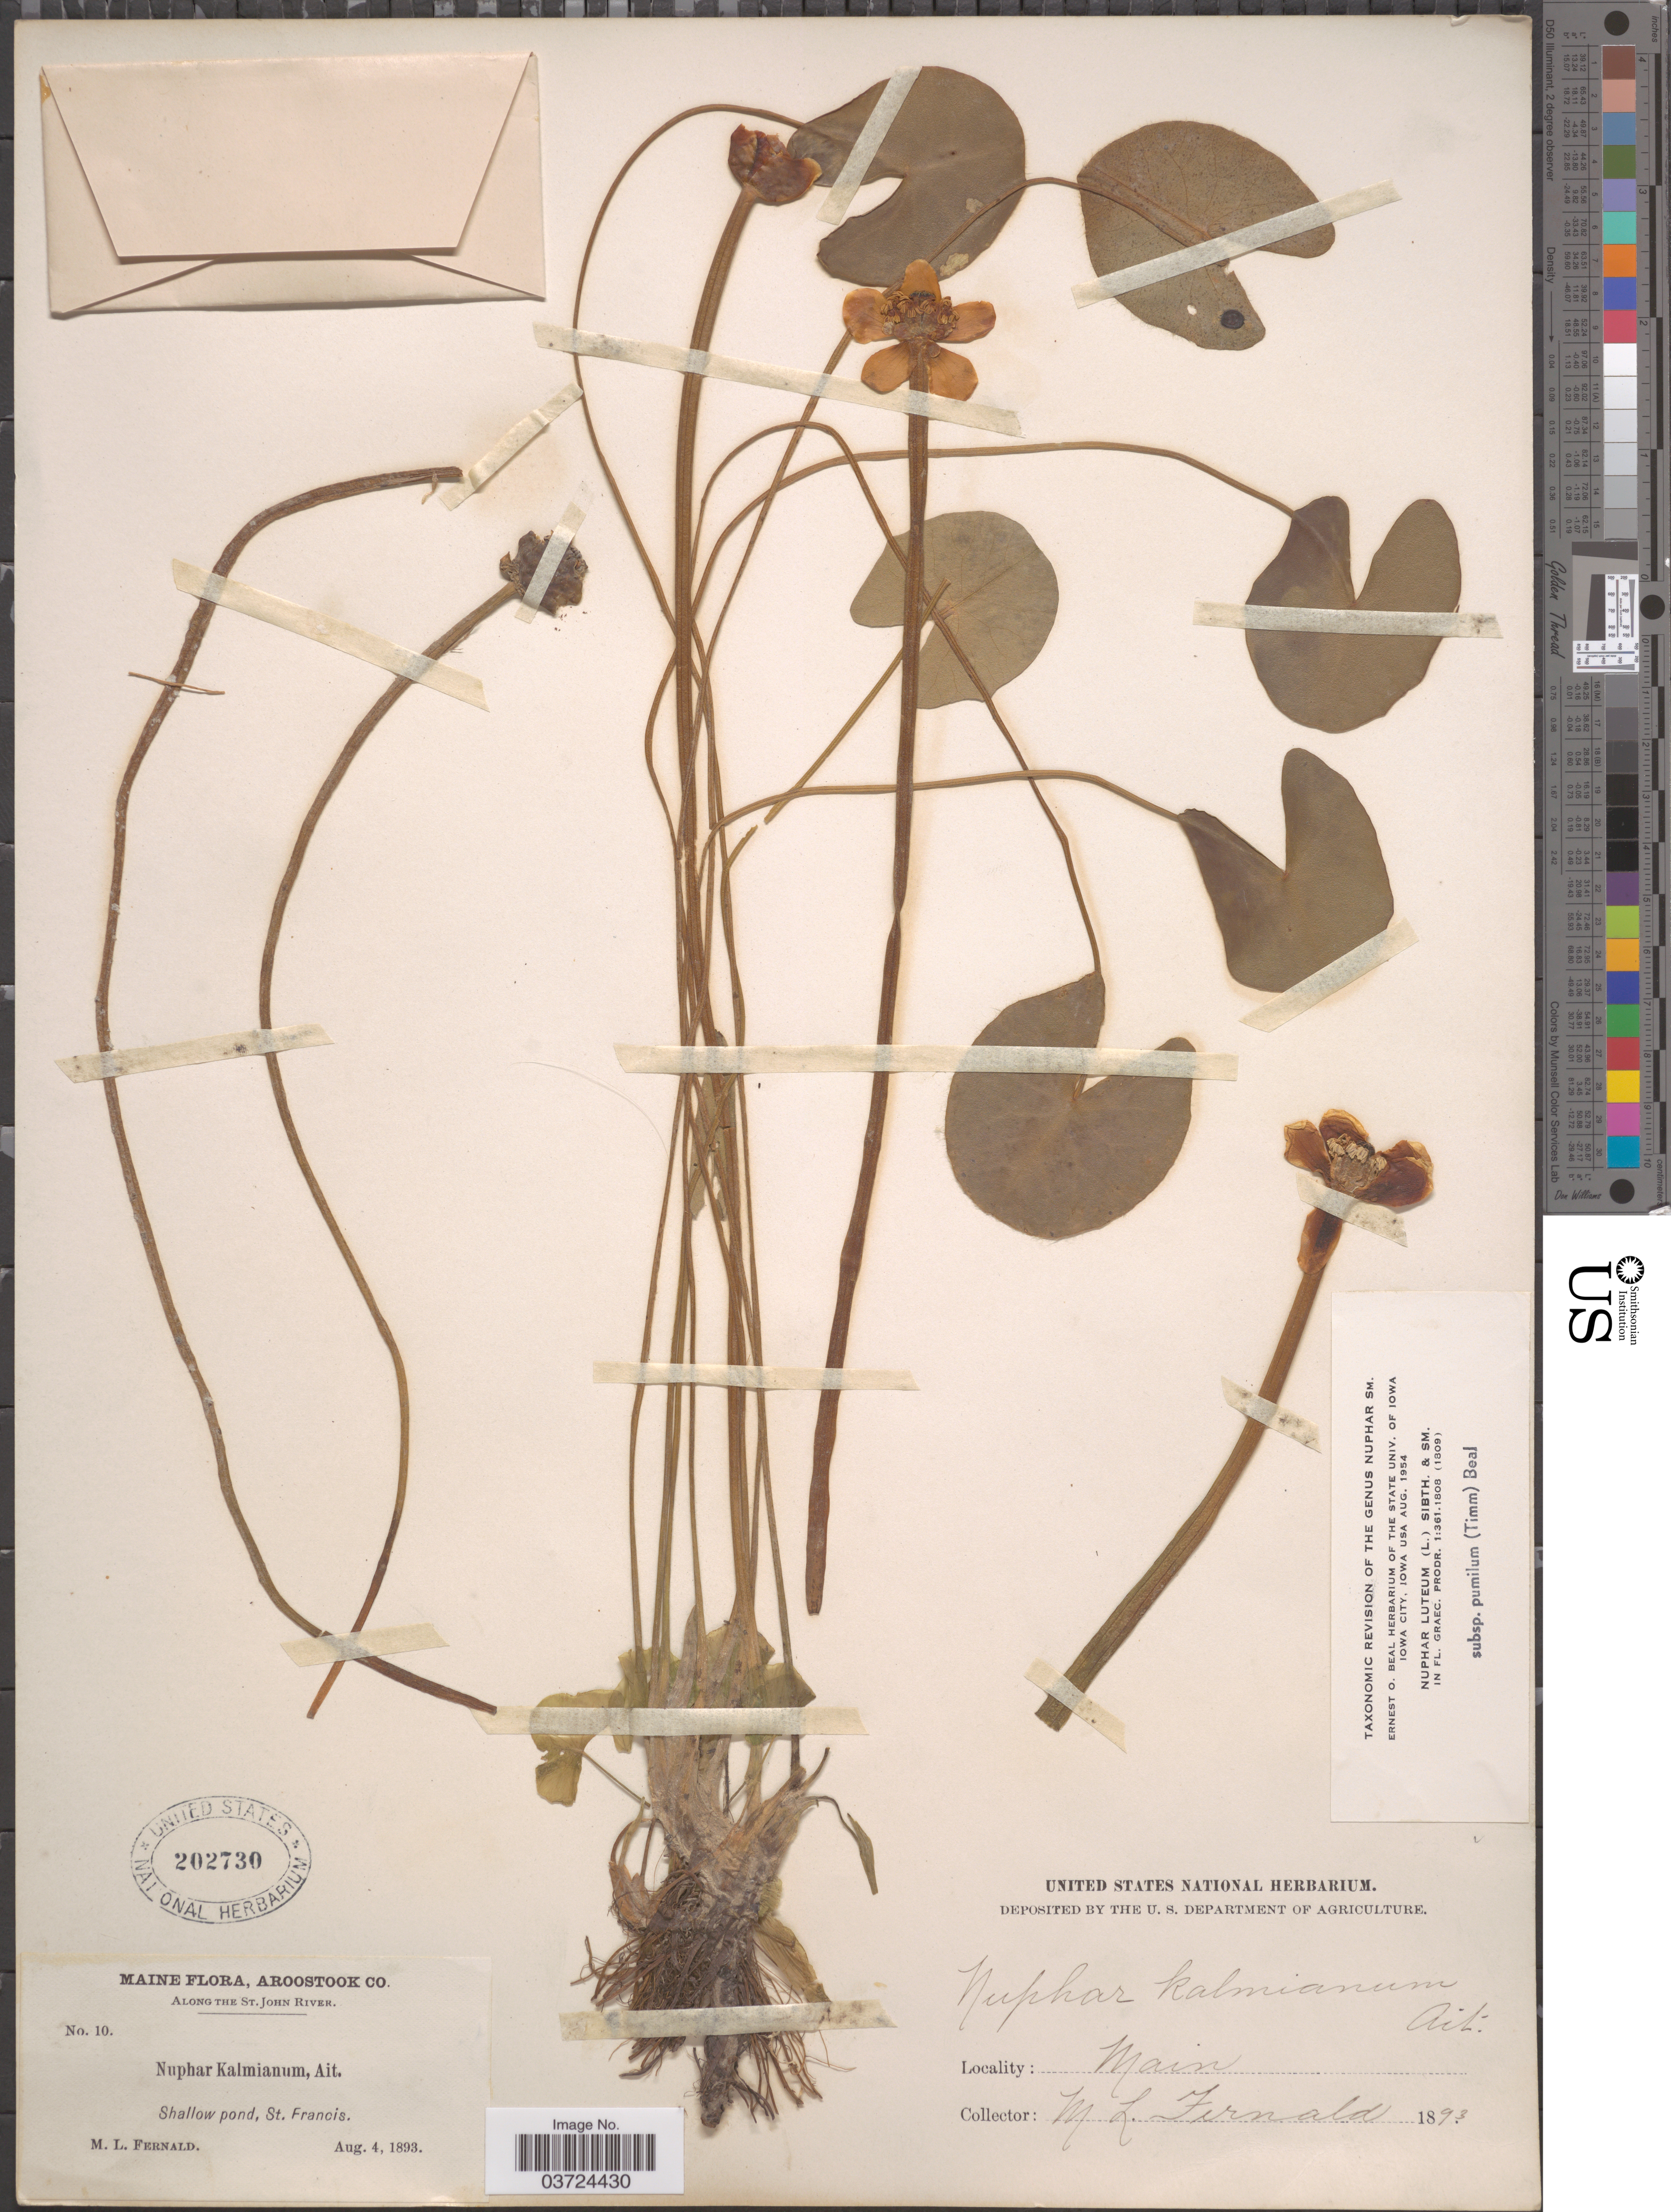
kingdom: Plantae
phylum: Tracheophyta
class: Magnoliopsida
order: Nymphaeales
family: Nymphaeaceae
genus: Nuphar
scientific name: Nuphar lutea subsp. pumila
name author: (Timm) DC.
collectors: M. L. Fernald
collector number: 10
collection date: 1893-08-04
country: United States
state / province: Maine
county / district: Aroostook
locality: Along the St. John River. Shallow pond, St. Francis.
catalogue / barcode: US 202730